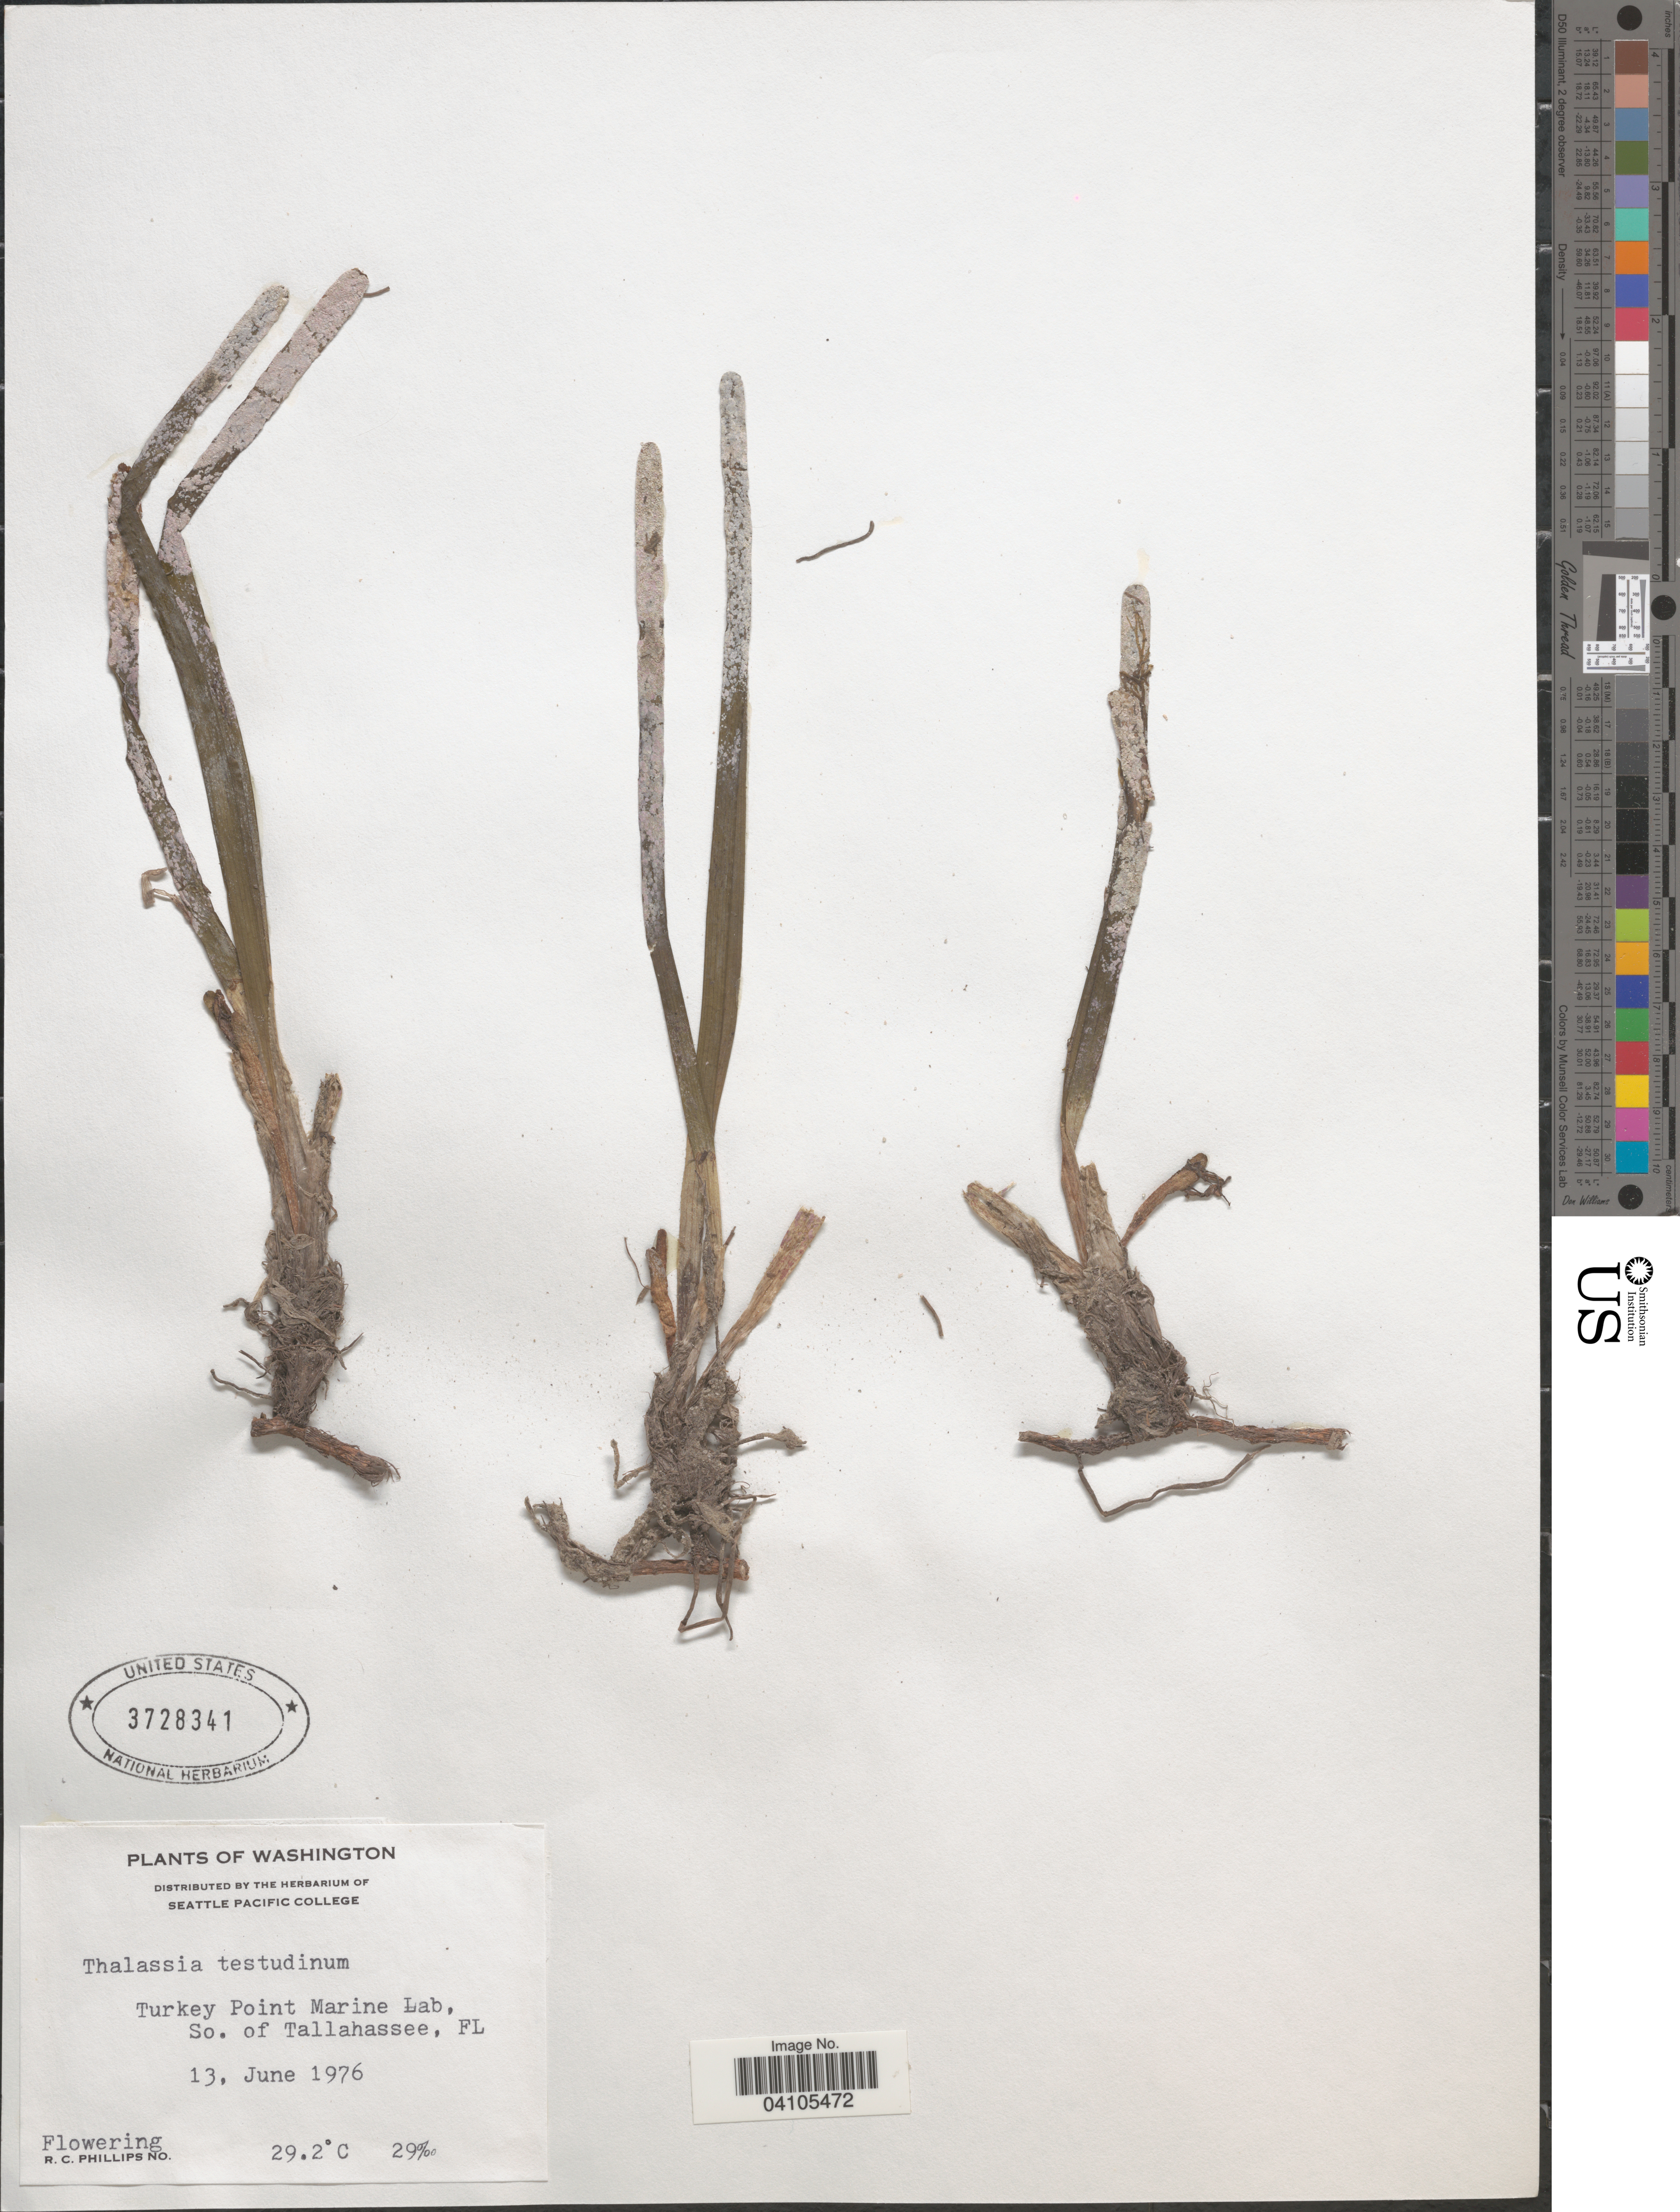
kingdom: Plantae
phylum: Tracheophyta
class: Liliopsida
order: Alismatales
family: Hydrocharitaceae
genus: Thalassia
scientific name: Thalassia testudinum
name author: Banks & Sol. ex K.D. Koenig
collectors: R. C. Phillips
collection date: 1976-06-13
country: United States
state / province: Florida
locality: Turkey Point Marine Lab, So. of Tallahassee.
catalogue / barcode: US 3728341